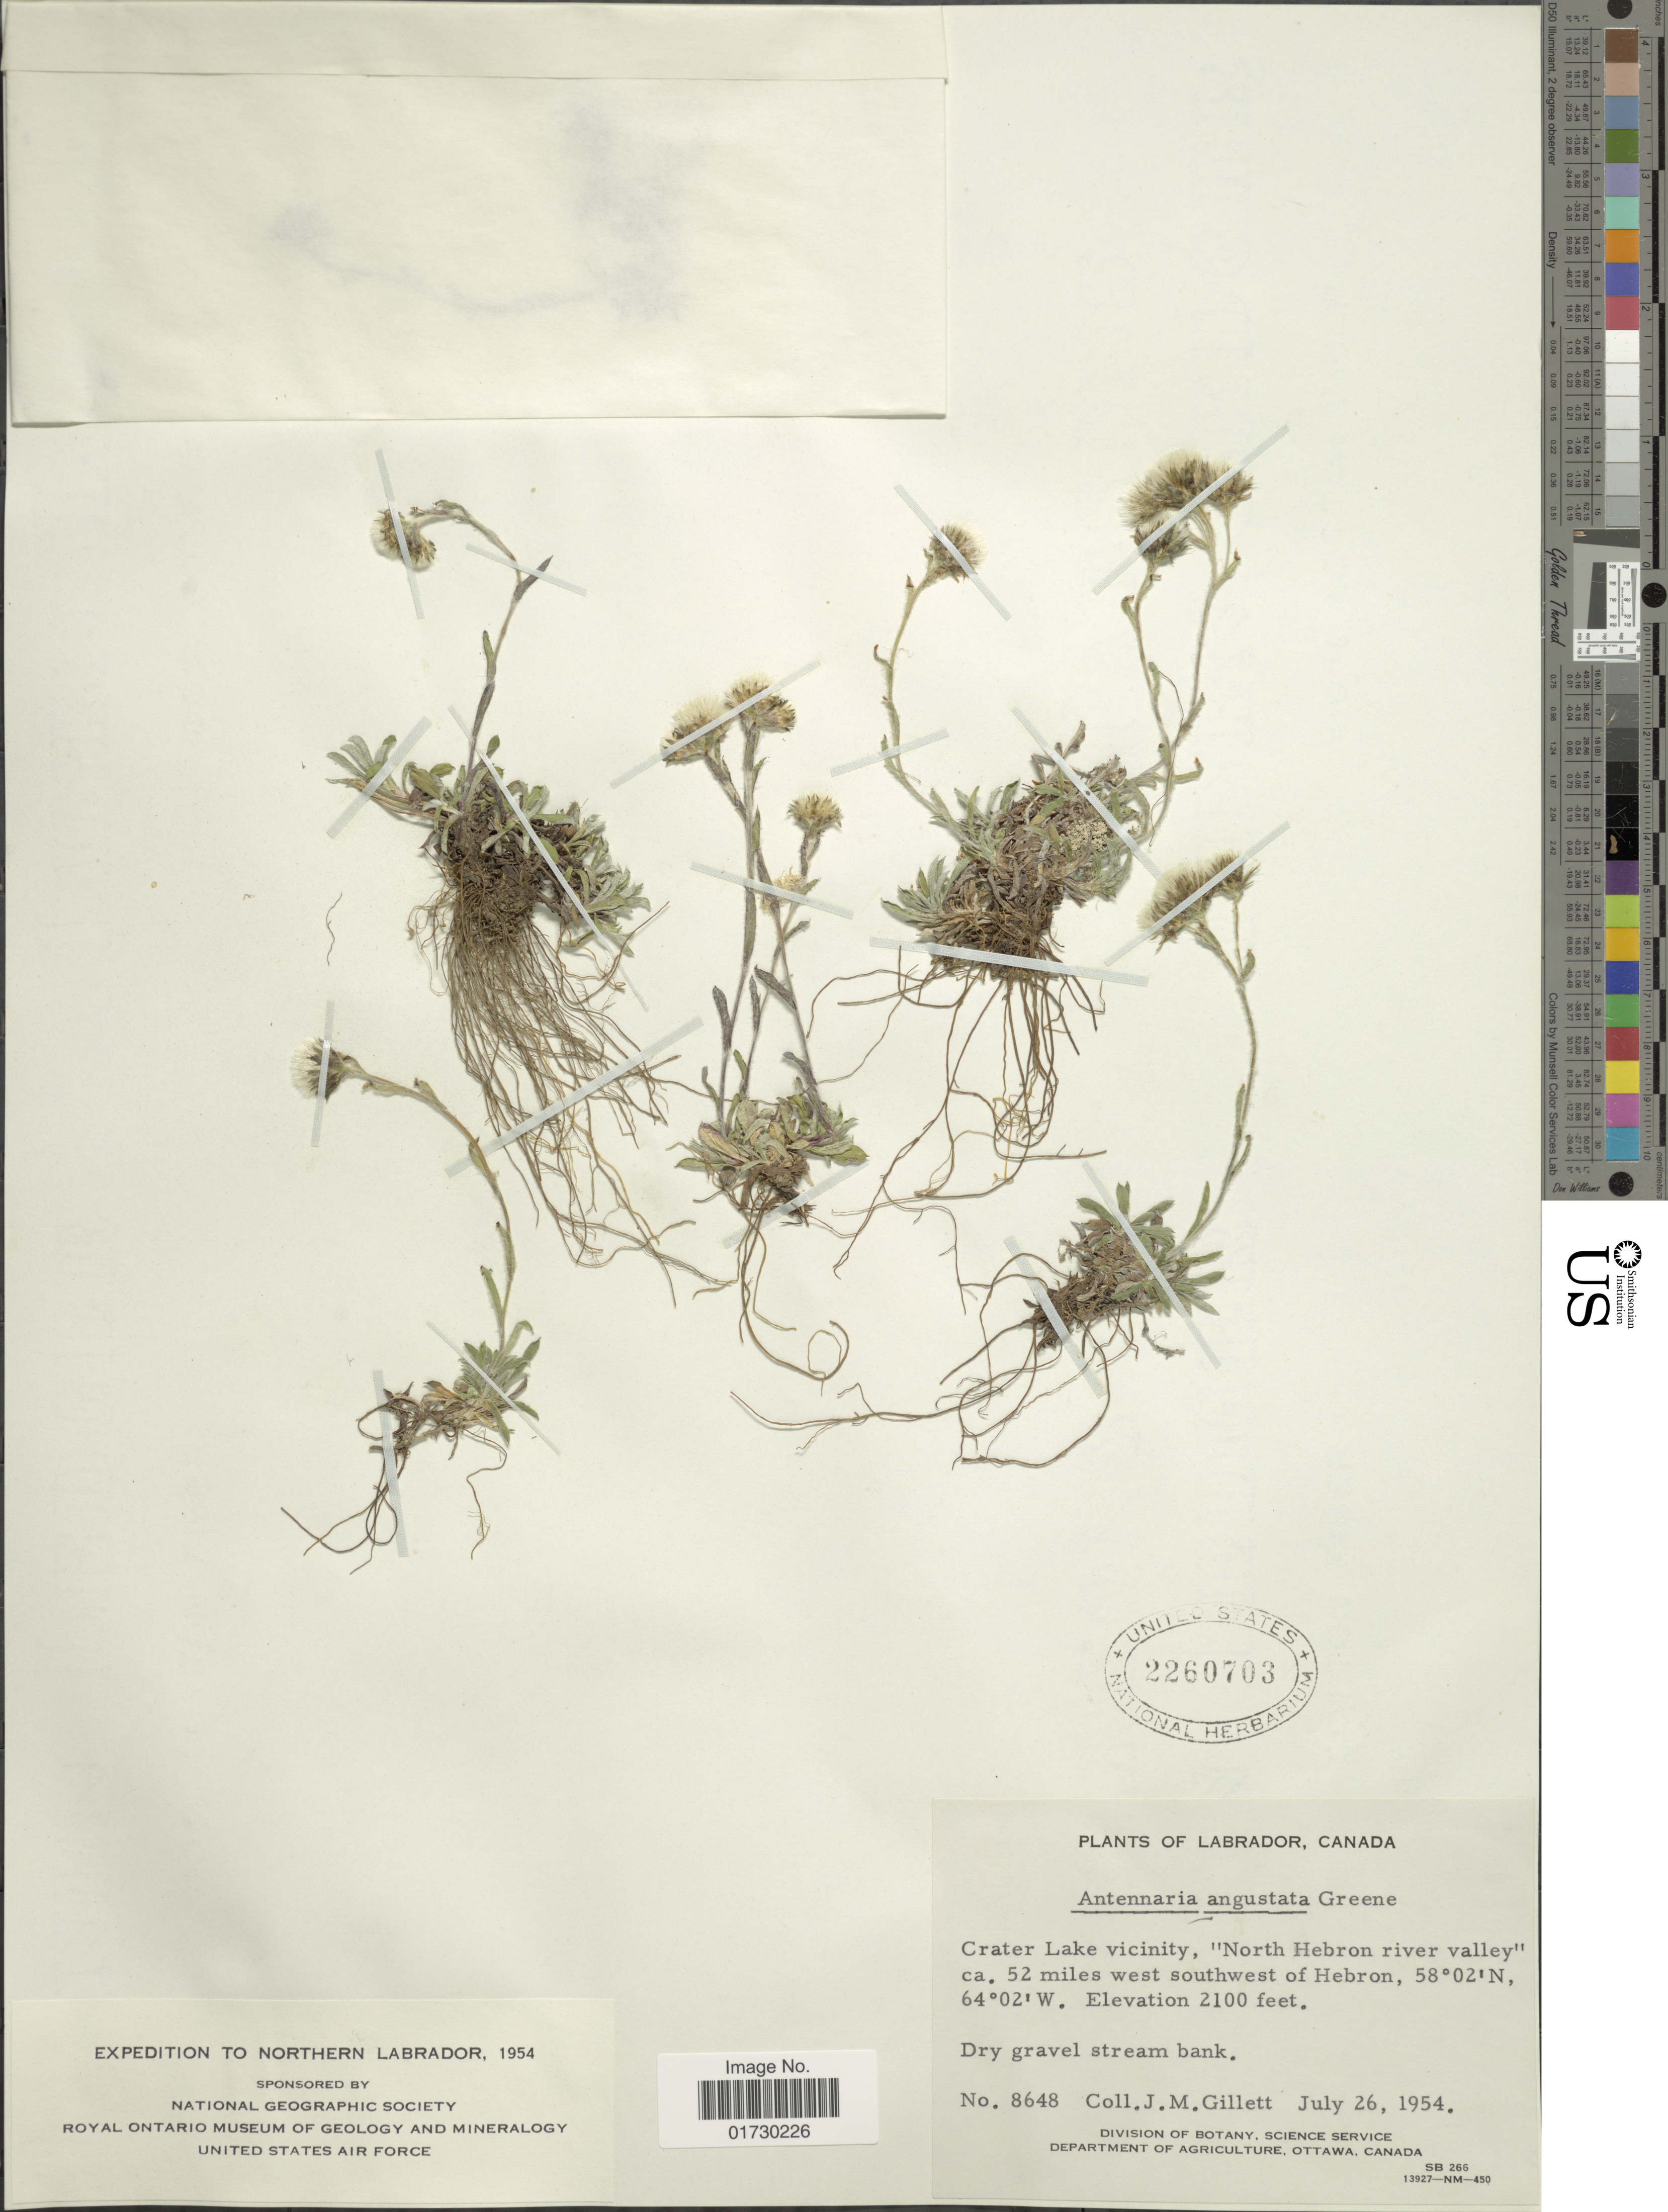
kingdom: Plantae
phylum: Tracheophyta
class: Magnoliopsida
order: Asterales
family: Asteraceae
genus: Antennaria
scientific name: Antennaria angustata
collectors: J. M. Gillett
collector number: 8648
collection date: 1954-07-26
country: Canada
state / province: Newfoundland and Labrador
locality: Labrador, Canada, Crater Lake vicinity, "North Hebron river valley" , 52 miles west southwest of Hebron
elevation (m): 640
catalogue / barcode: US 2260703